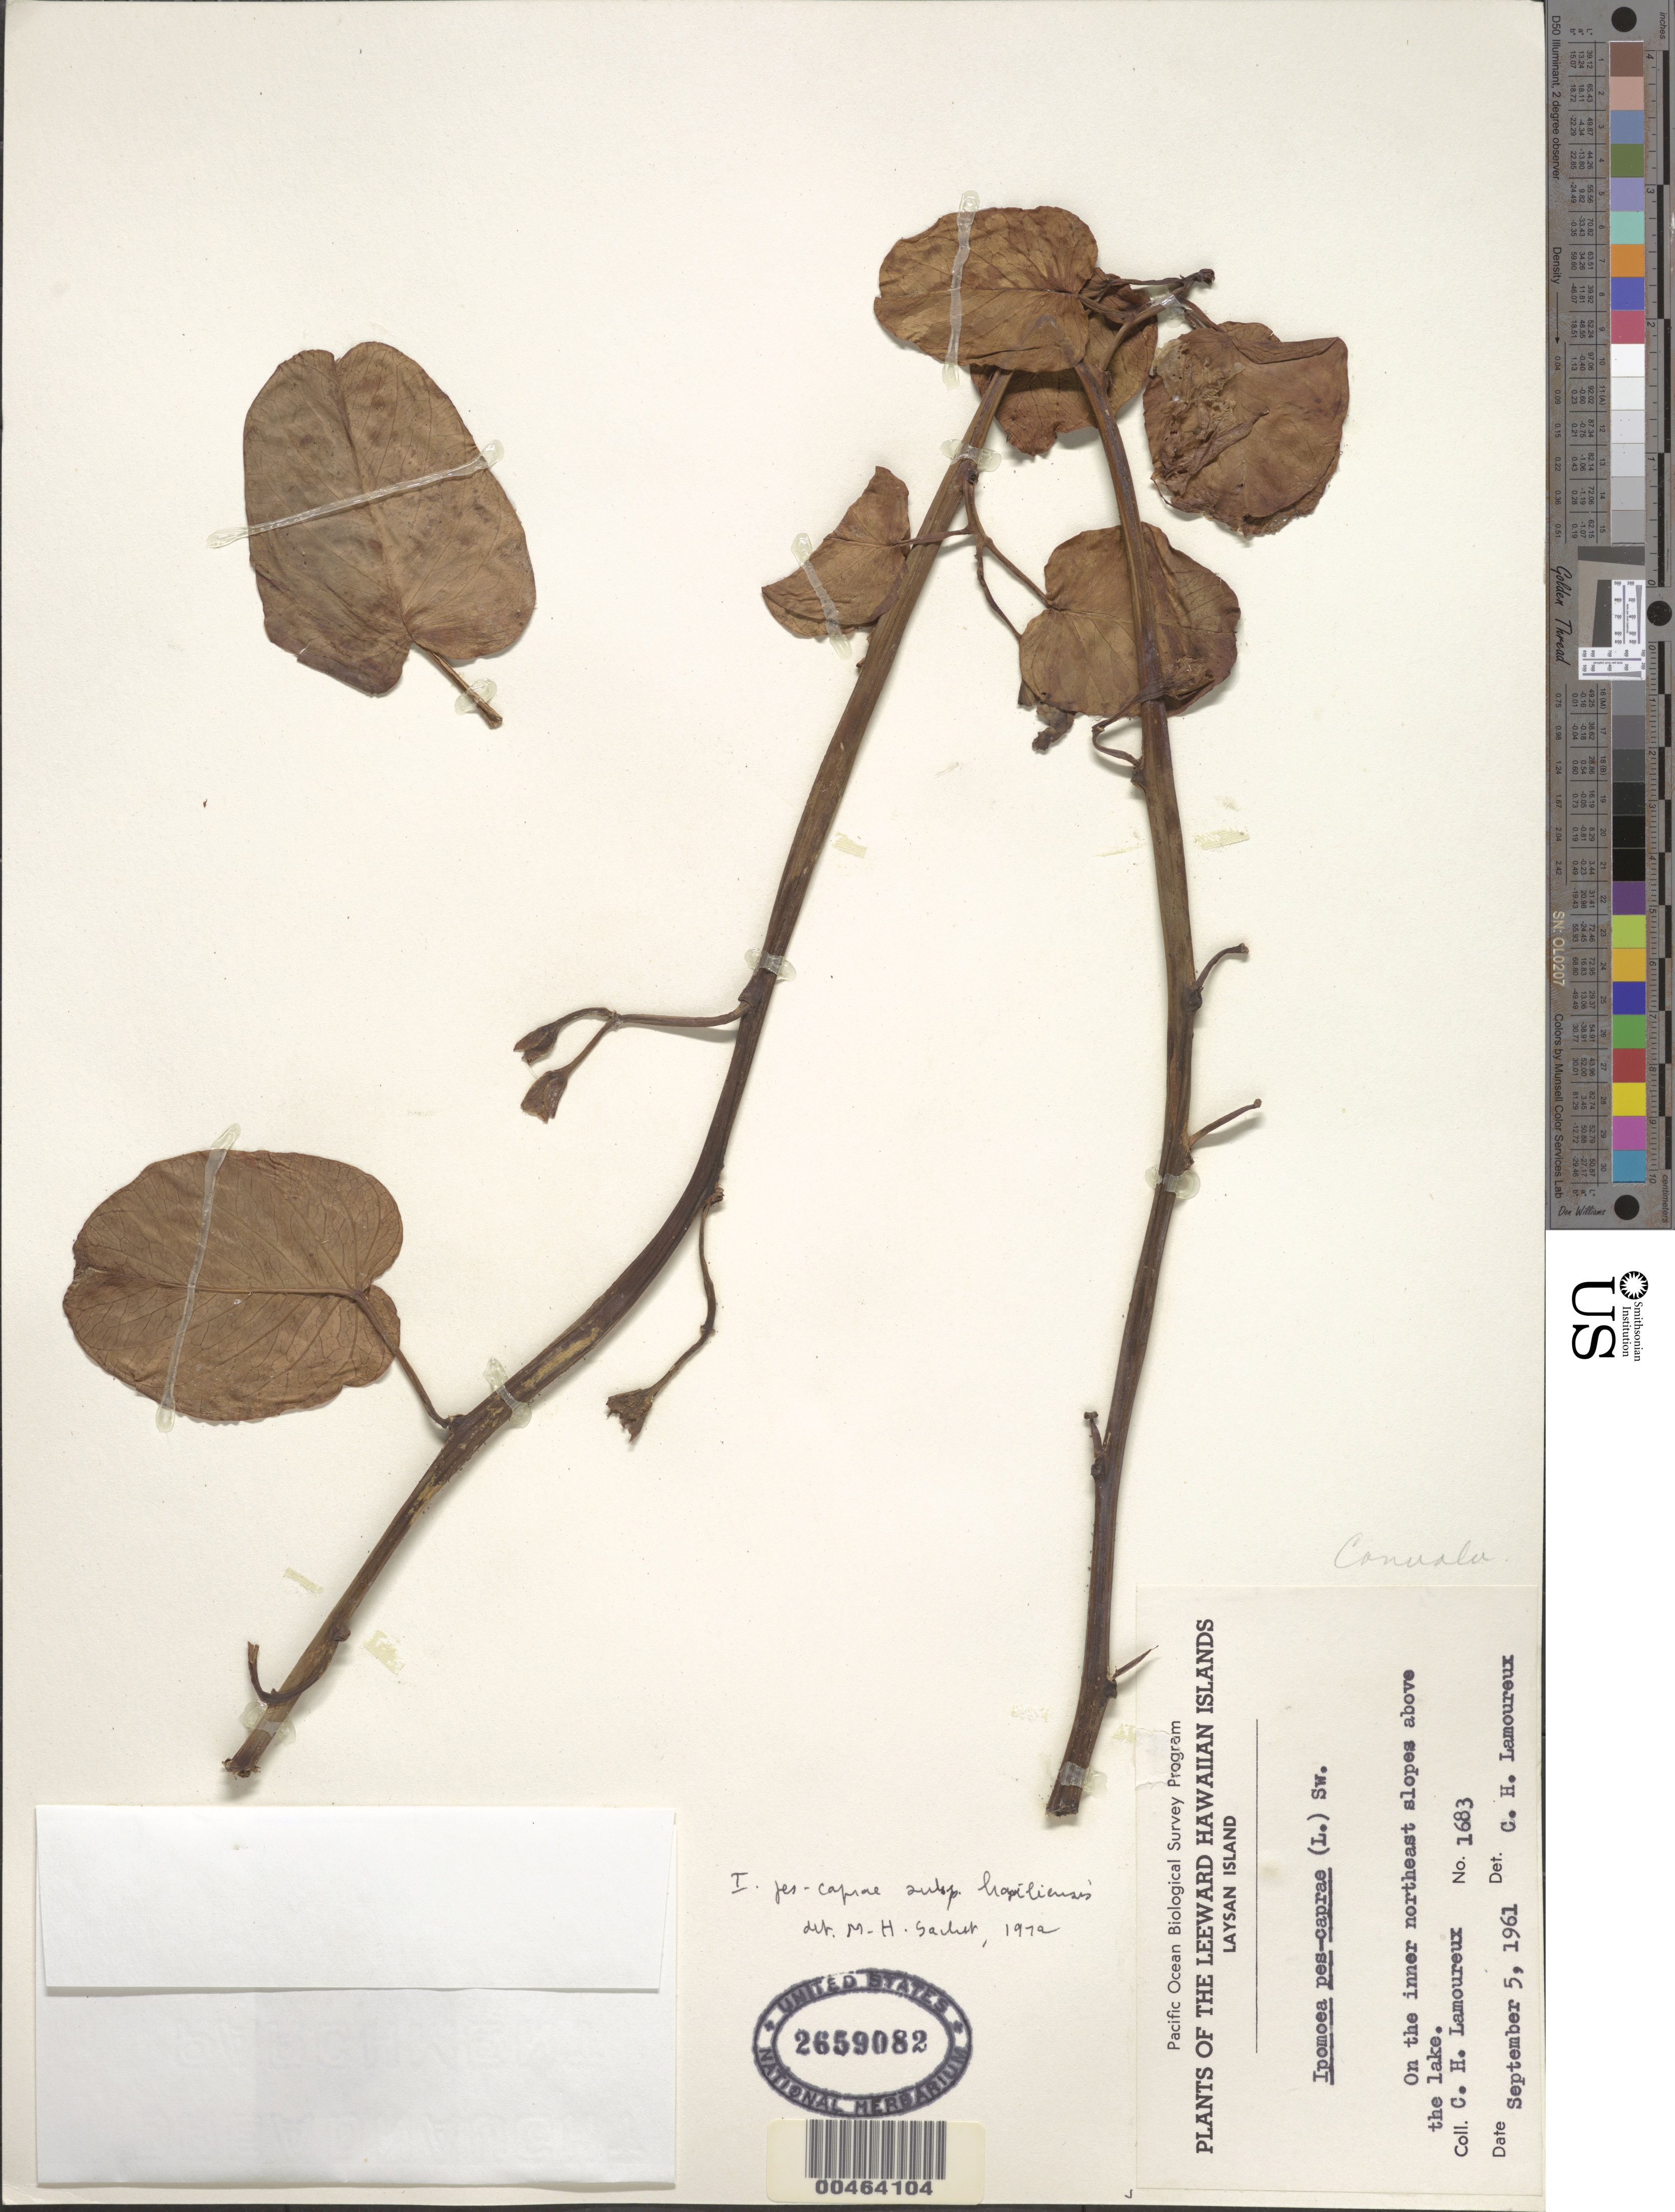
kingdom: Plantae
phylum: Tracheophyta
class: Magnoliopsida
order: Solanales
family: Convolvulaceae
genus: Ipomoea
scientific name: Ipomoea pes-caprae subsp. brasiliensis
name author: (L.) Ooststr.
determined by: Lamoureux, C. H.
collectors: C. H. Lamoureux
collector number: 1683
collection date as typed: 5 Sep 1961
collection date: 1961-09-05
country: United States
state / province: Hawaii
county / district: Honolulu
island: Laysan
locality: On the inner northeast slopes above the lake.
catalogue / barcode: US 2659082